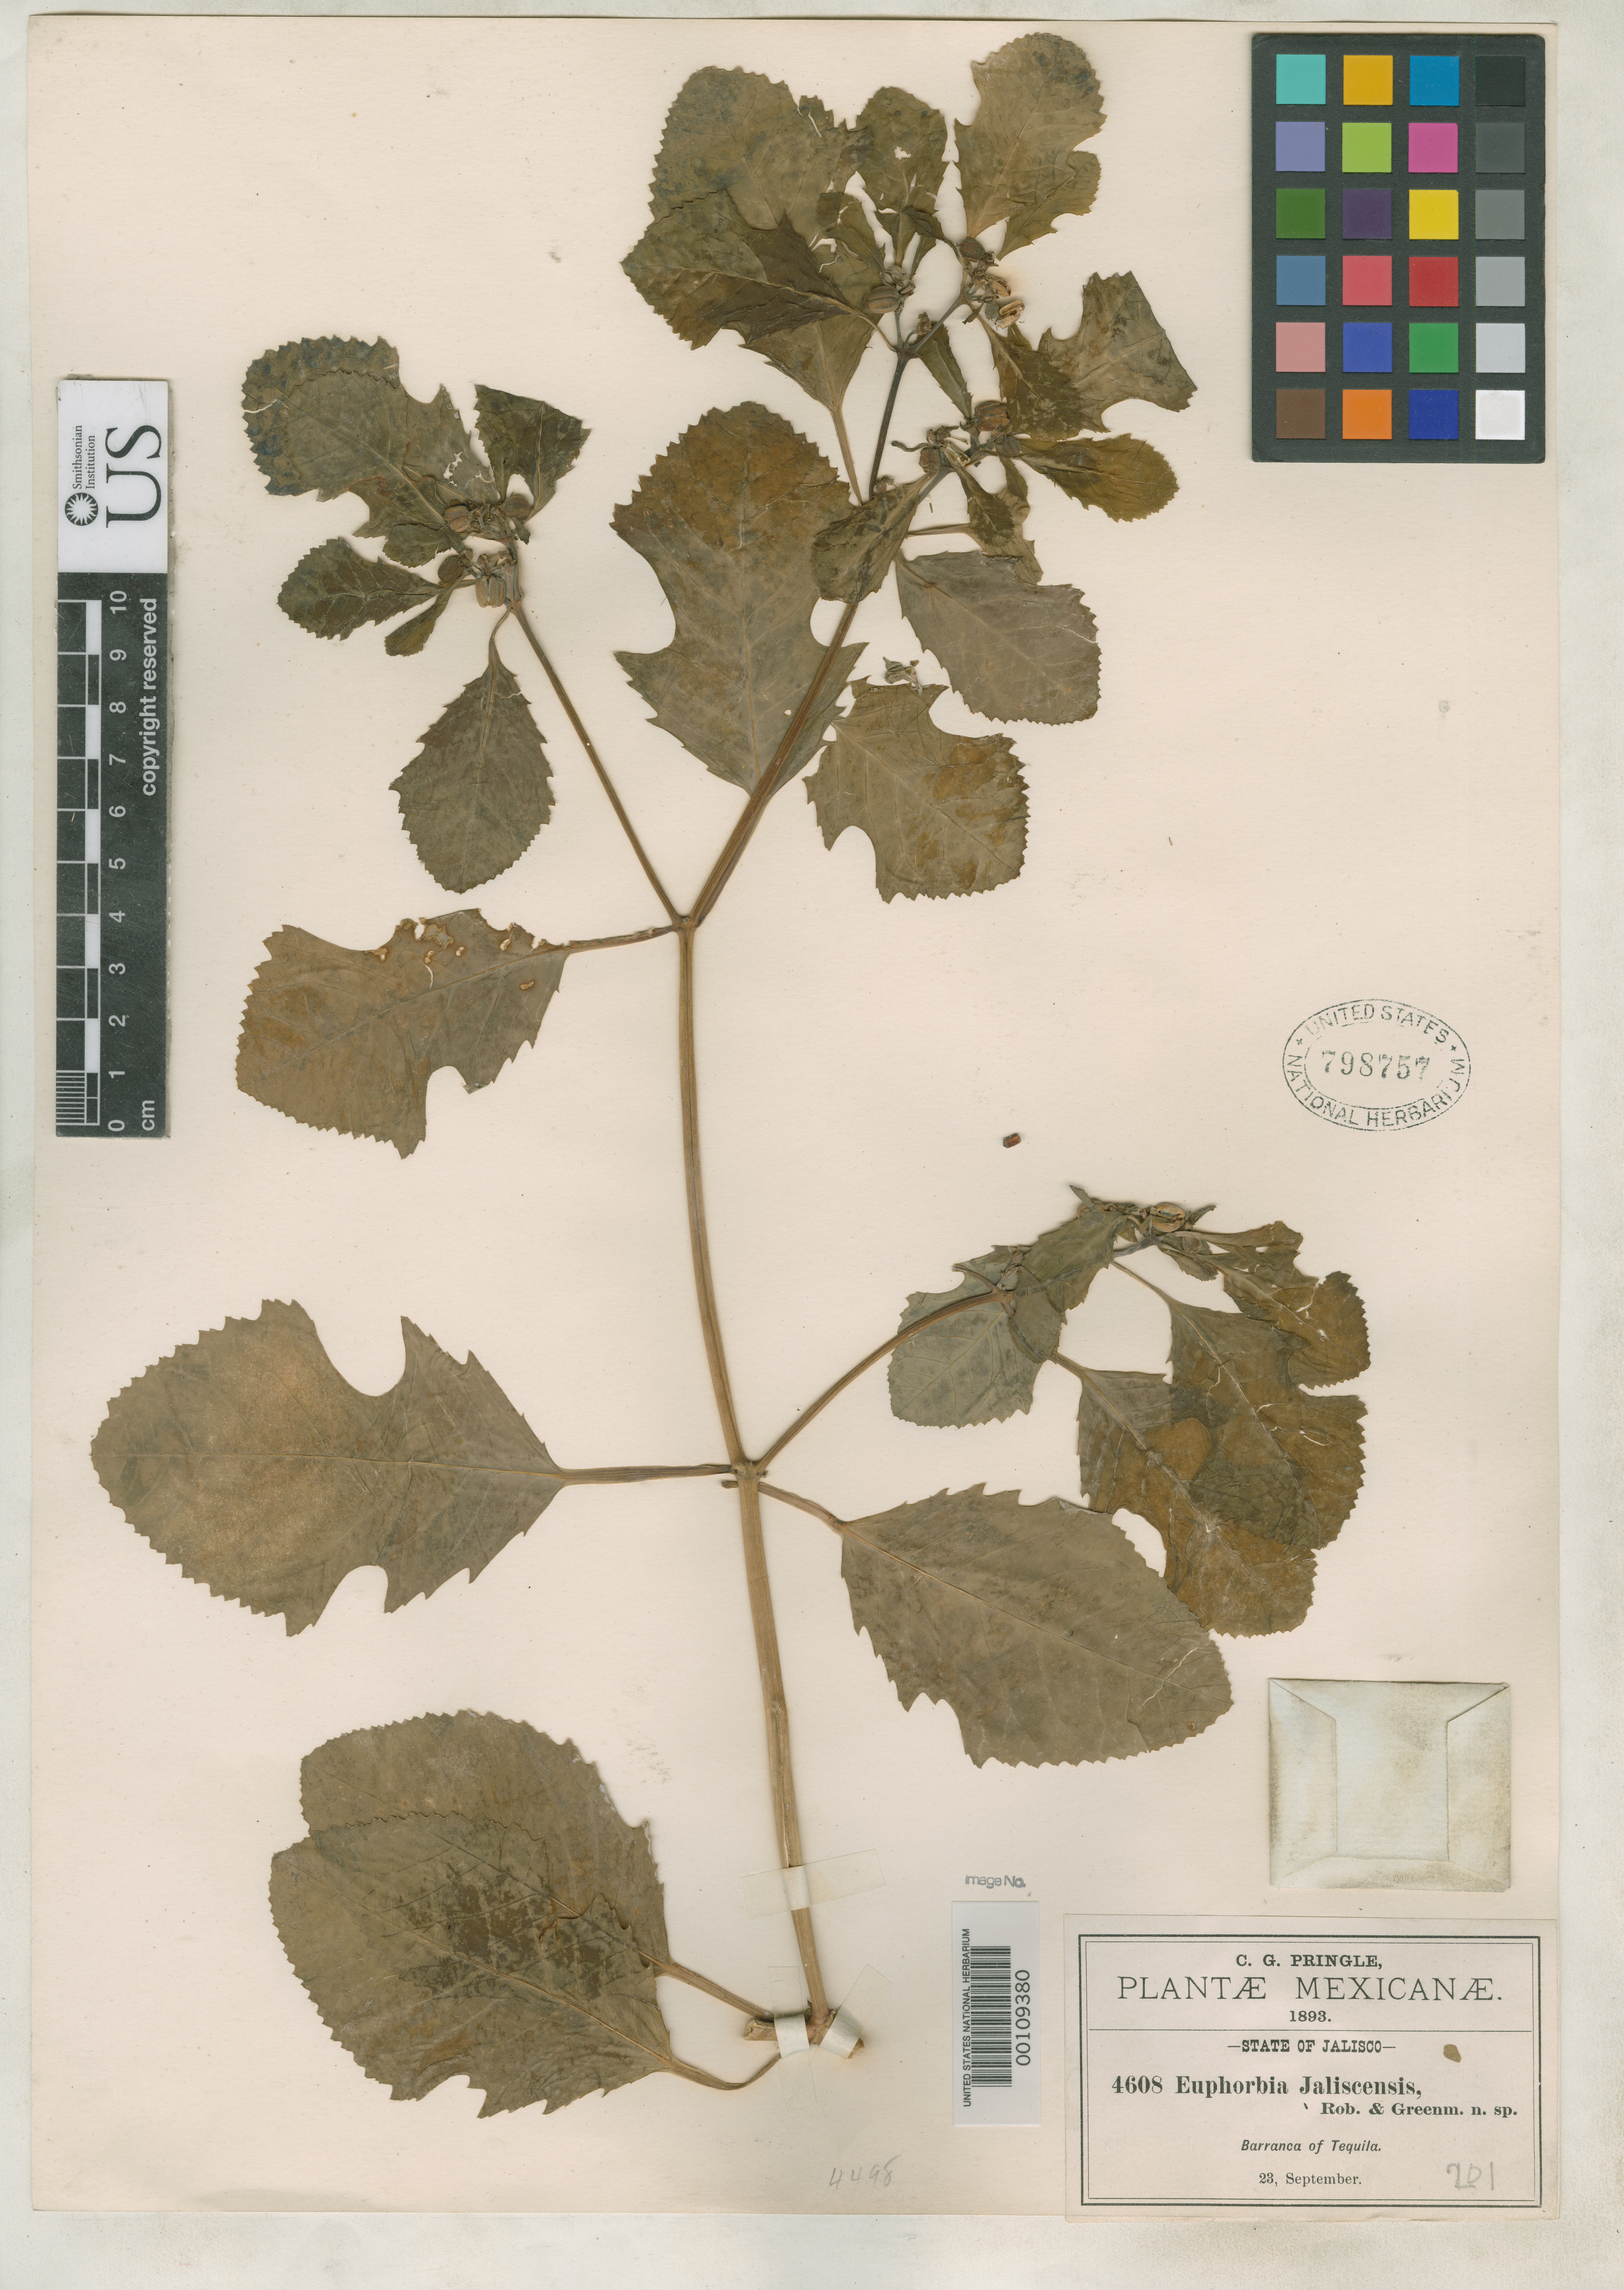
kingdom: Plantae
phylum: Tracheophyta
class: Magnoliopsida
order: Malpighiales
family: Euphorbiaceae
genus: Euphorbia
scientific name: Euphorbia jaliscensis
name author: B.L. Rob. & Greenm.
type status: Isotype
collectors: C. G. Pringle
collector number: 4608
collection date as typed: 23 Sep 1893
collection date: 1893-09-23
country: Mexico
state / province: Jalisco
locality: Barranca of Tequila.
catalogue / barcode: US 798757